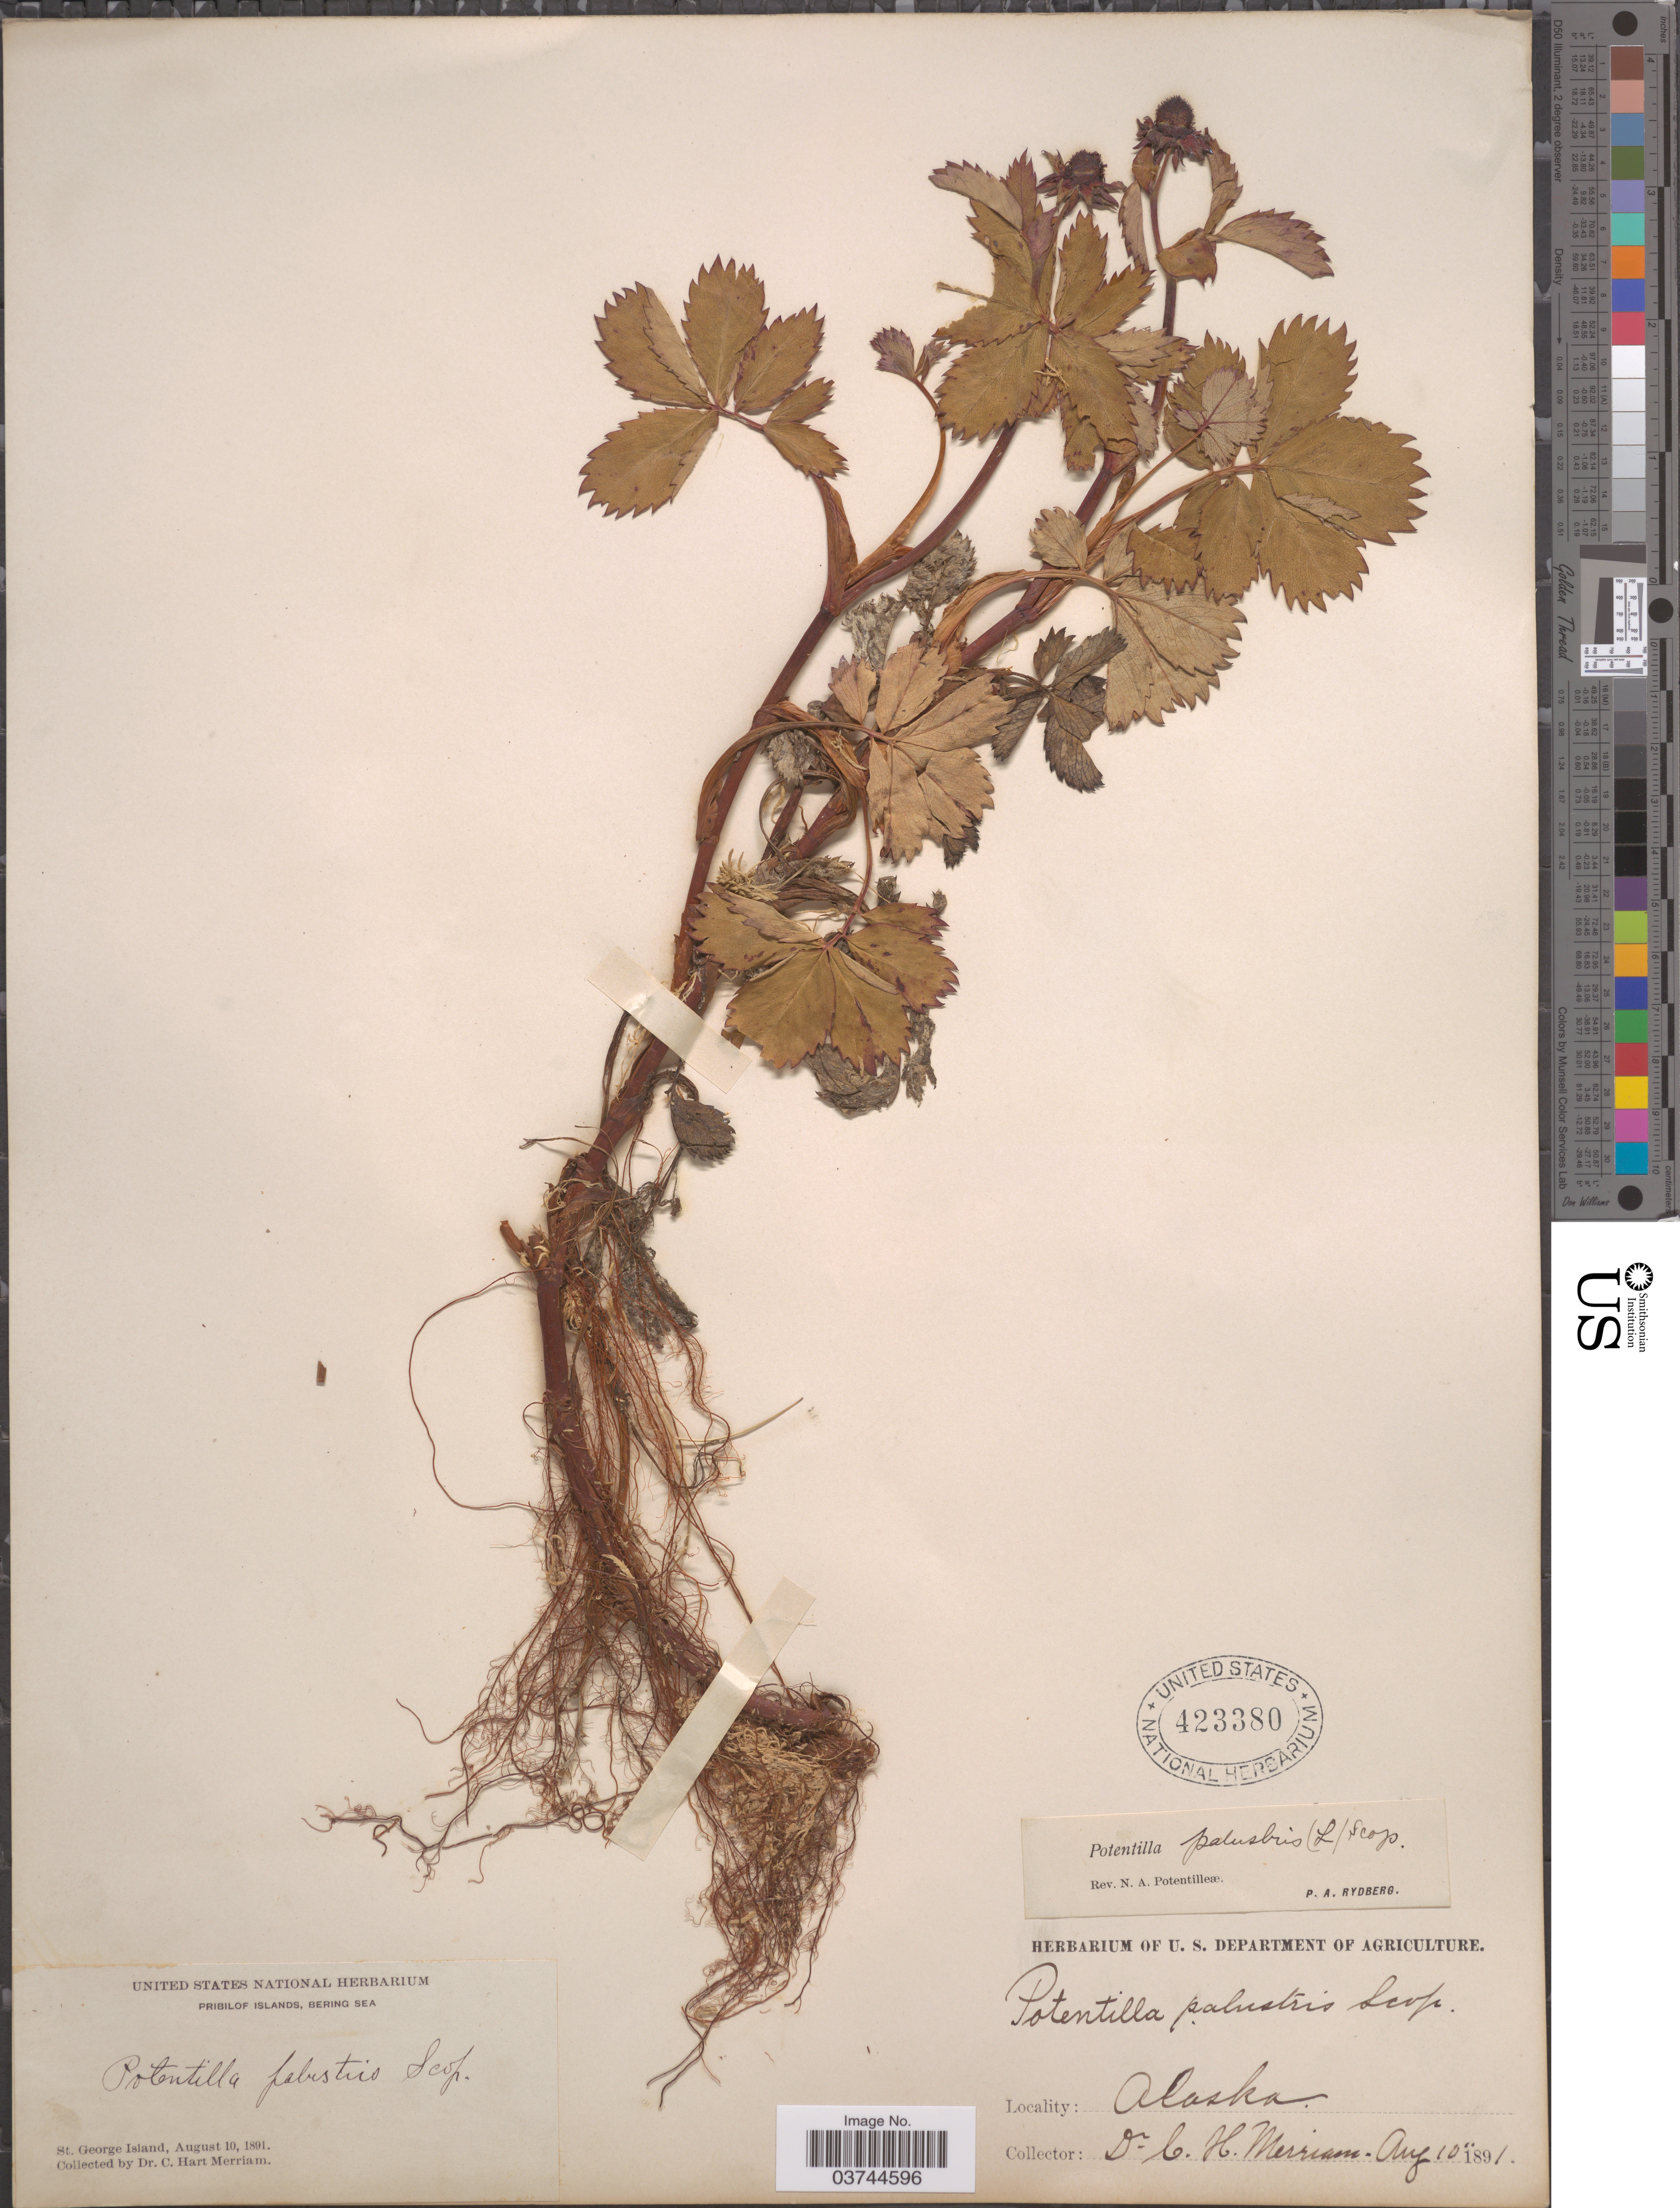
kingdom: Plantae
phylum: Tracheophyta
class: Magnoliopsida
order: Rosales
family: Rosaceae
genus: Comarum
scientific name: Comarum palustre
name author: L.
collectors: C. Merriam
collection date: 1891-08-10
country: United States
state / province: Alaska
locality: Pribilof Islands, Bering Sea. St. George Island.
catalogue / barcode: US 423380